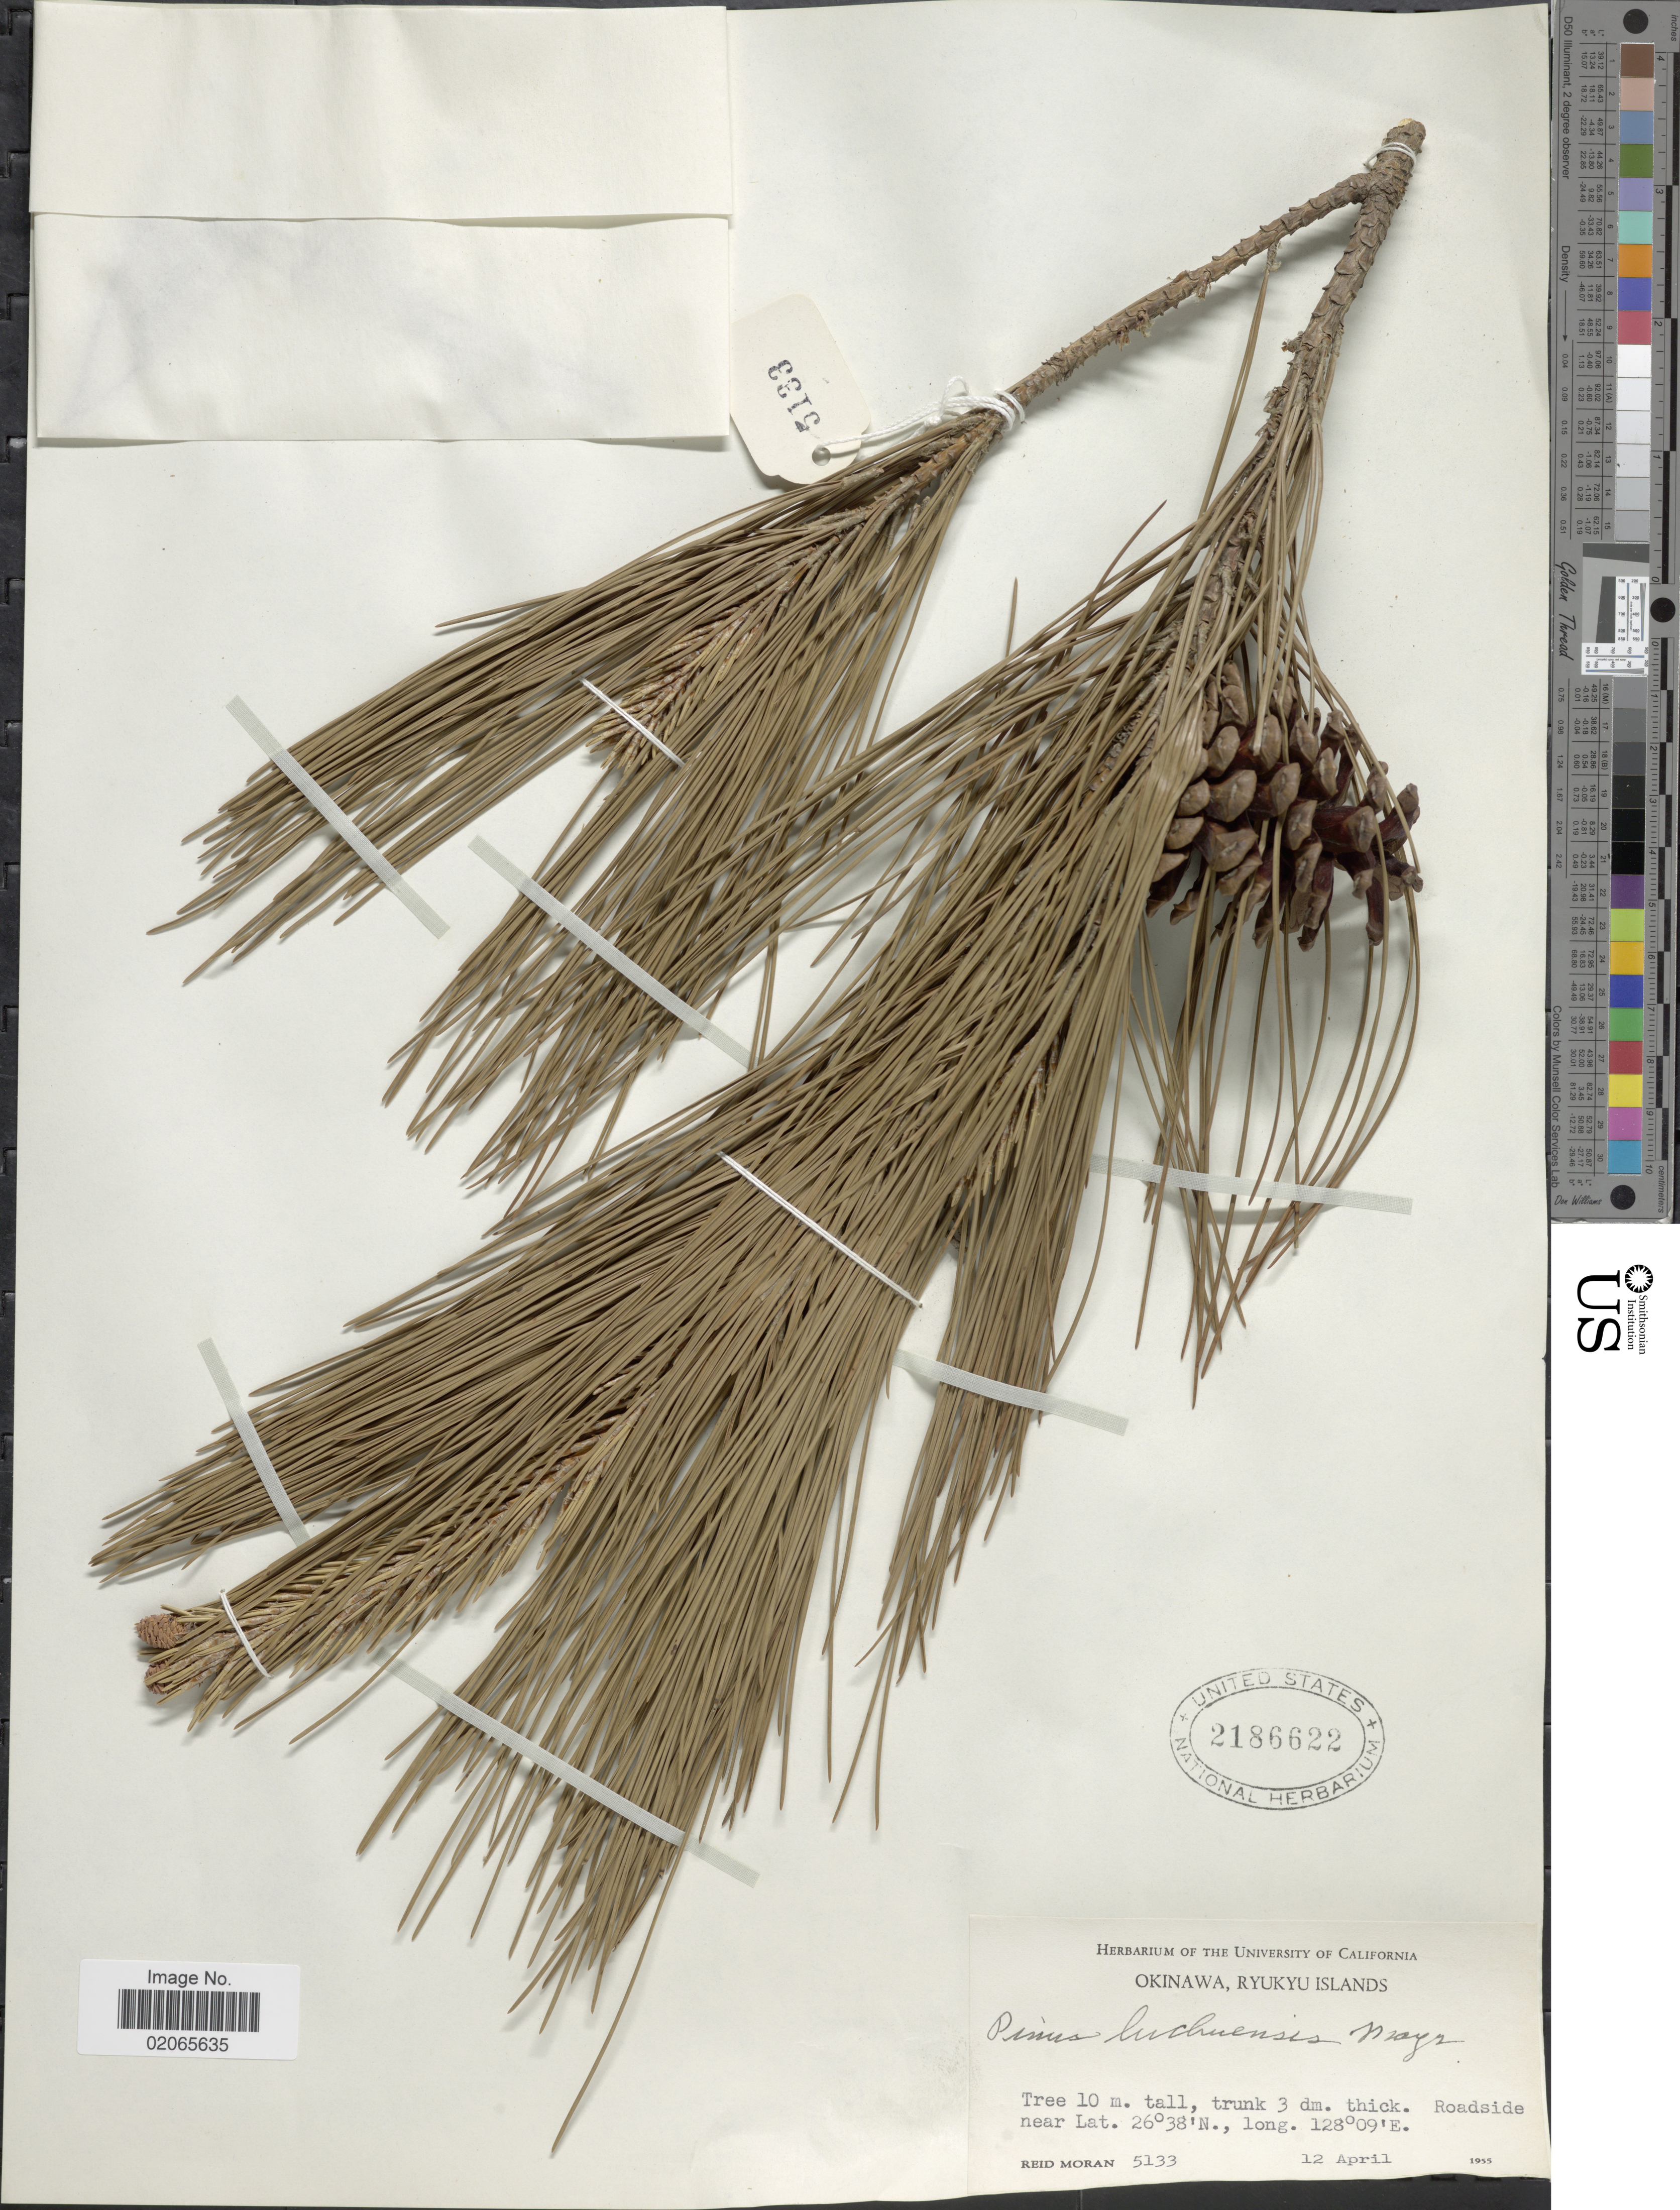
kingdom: Plantae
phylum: Tracheophyta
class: Pinopsida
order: Pinales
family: Pinaceae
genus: Pinus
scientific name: Pinus luchuensis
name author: Mayr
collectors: R. V. Moran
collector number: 5133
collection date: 1955-04-12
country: Japan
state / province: Okinawa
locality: Okinawa, Ryukyu Islands, Roadside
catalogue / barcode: US 2186622